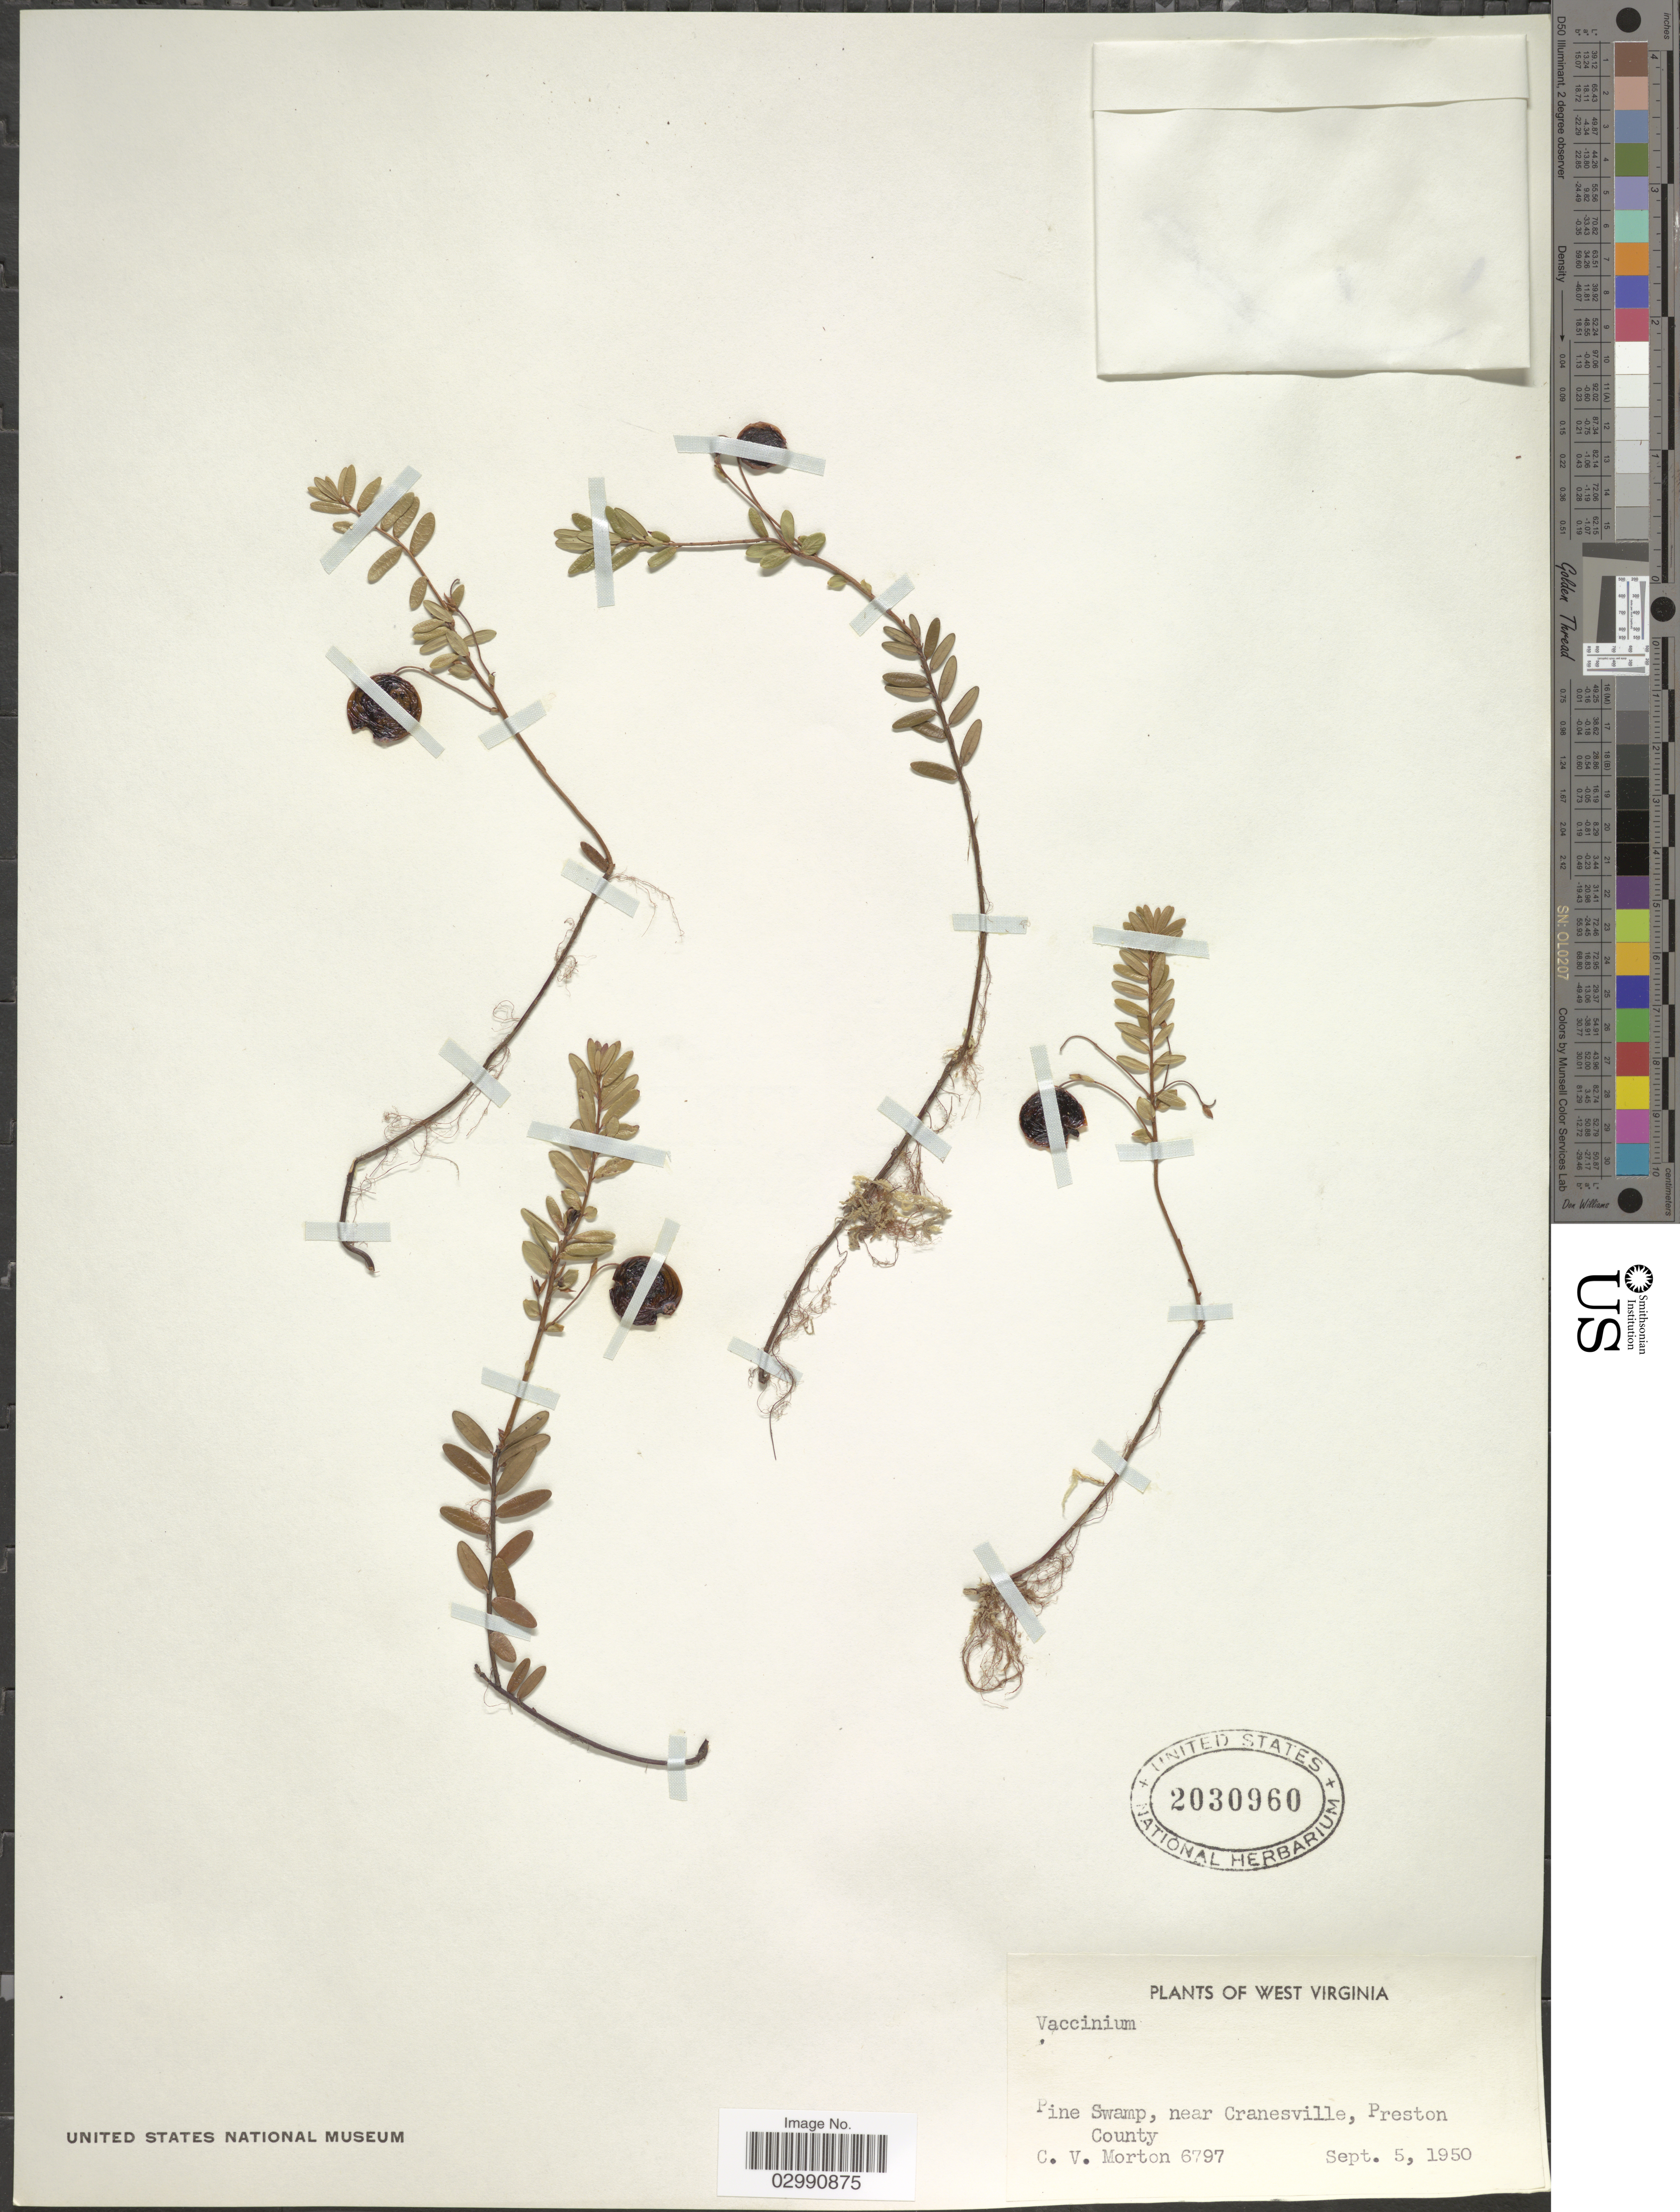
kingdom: Plantae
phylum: Tracheophyta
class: Magnoliopsida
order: Ericales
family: Ericaceae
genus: Vaccinium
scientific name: Vaccinium sp.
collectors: C. V. Morton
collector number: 6797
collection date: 1950-09-05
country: United States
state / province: West Virginia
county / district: Preston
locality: Pine Swamp, near Cranesville, Preston County.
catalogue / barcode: US 2030960